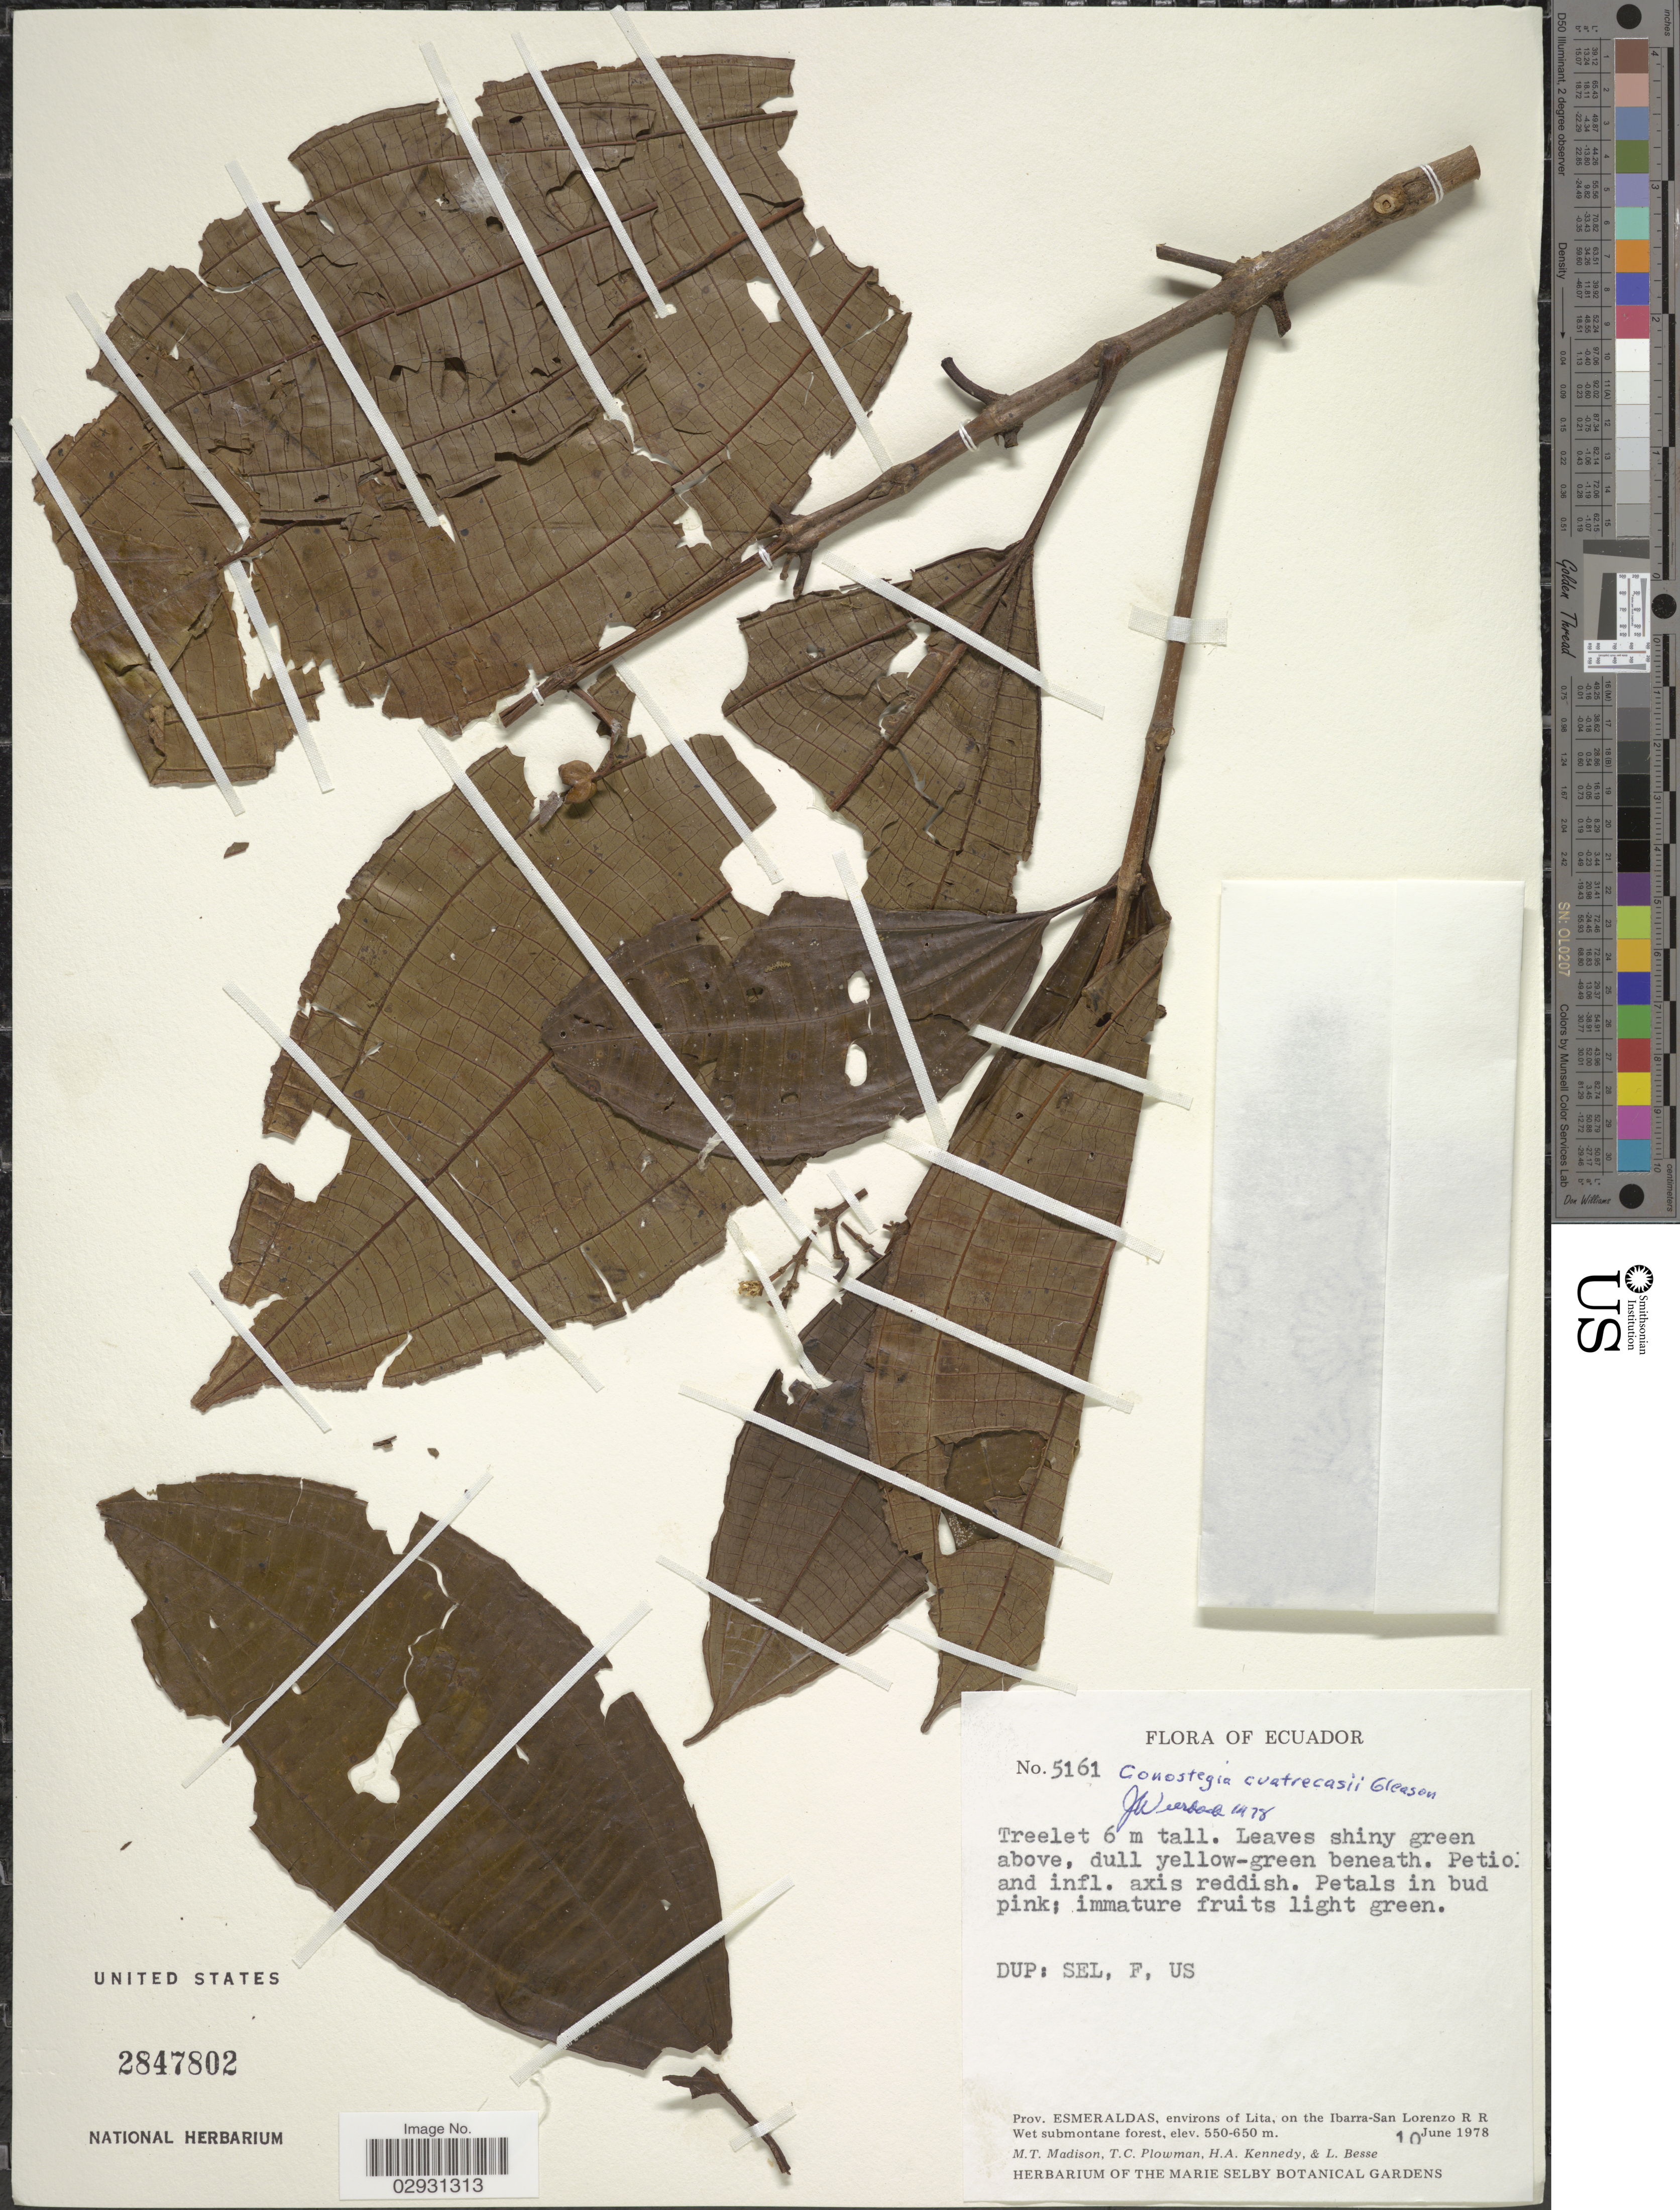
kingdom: Plantae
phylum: Tracheophyta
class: Magnoliopsida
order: Myrtales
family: Melastomataceae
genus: Conostegia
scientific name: Conostegia cuatrecasasii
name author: Gleason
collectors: M. T. Madison, T. Plowman, H. Kennedy & L. Besse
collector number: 5161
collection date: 1978-06-10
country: Ecuador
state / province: Esmeraldas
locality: Environs of Lita, on the Ibarra-San Lorenzo R R. Wet submontane forest.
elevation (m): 550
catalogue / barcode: US 2847802